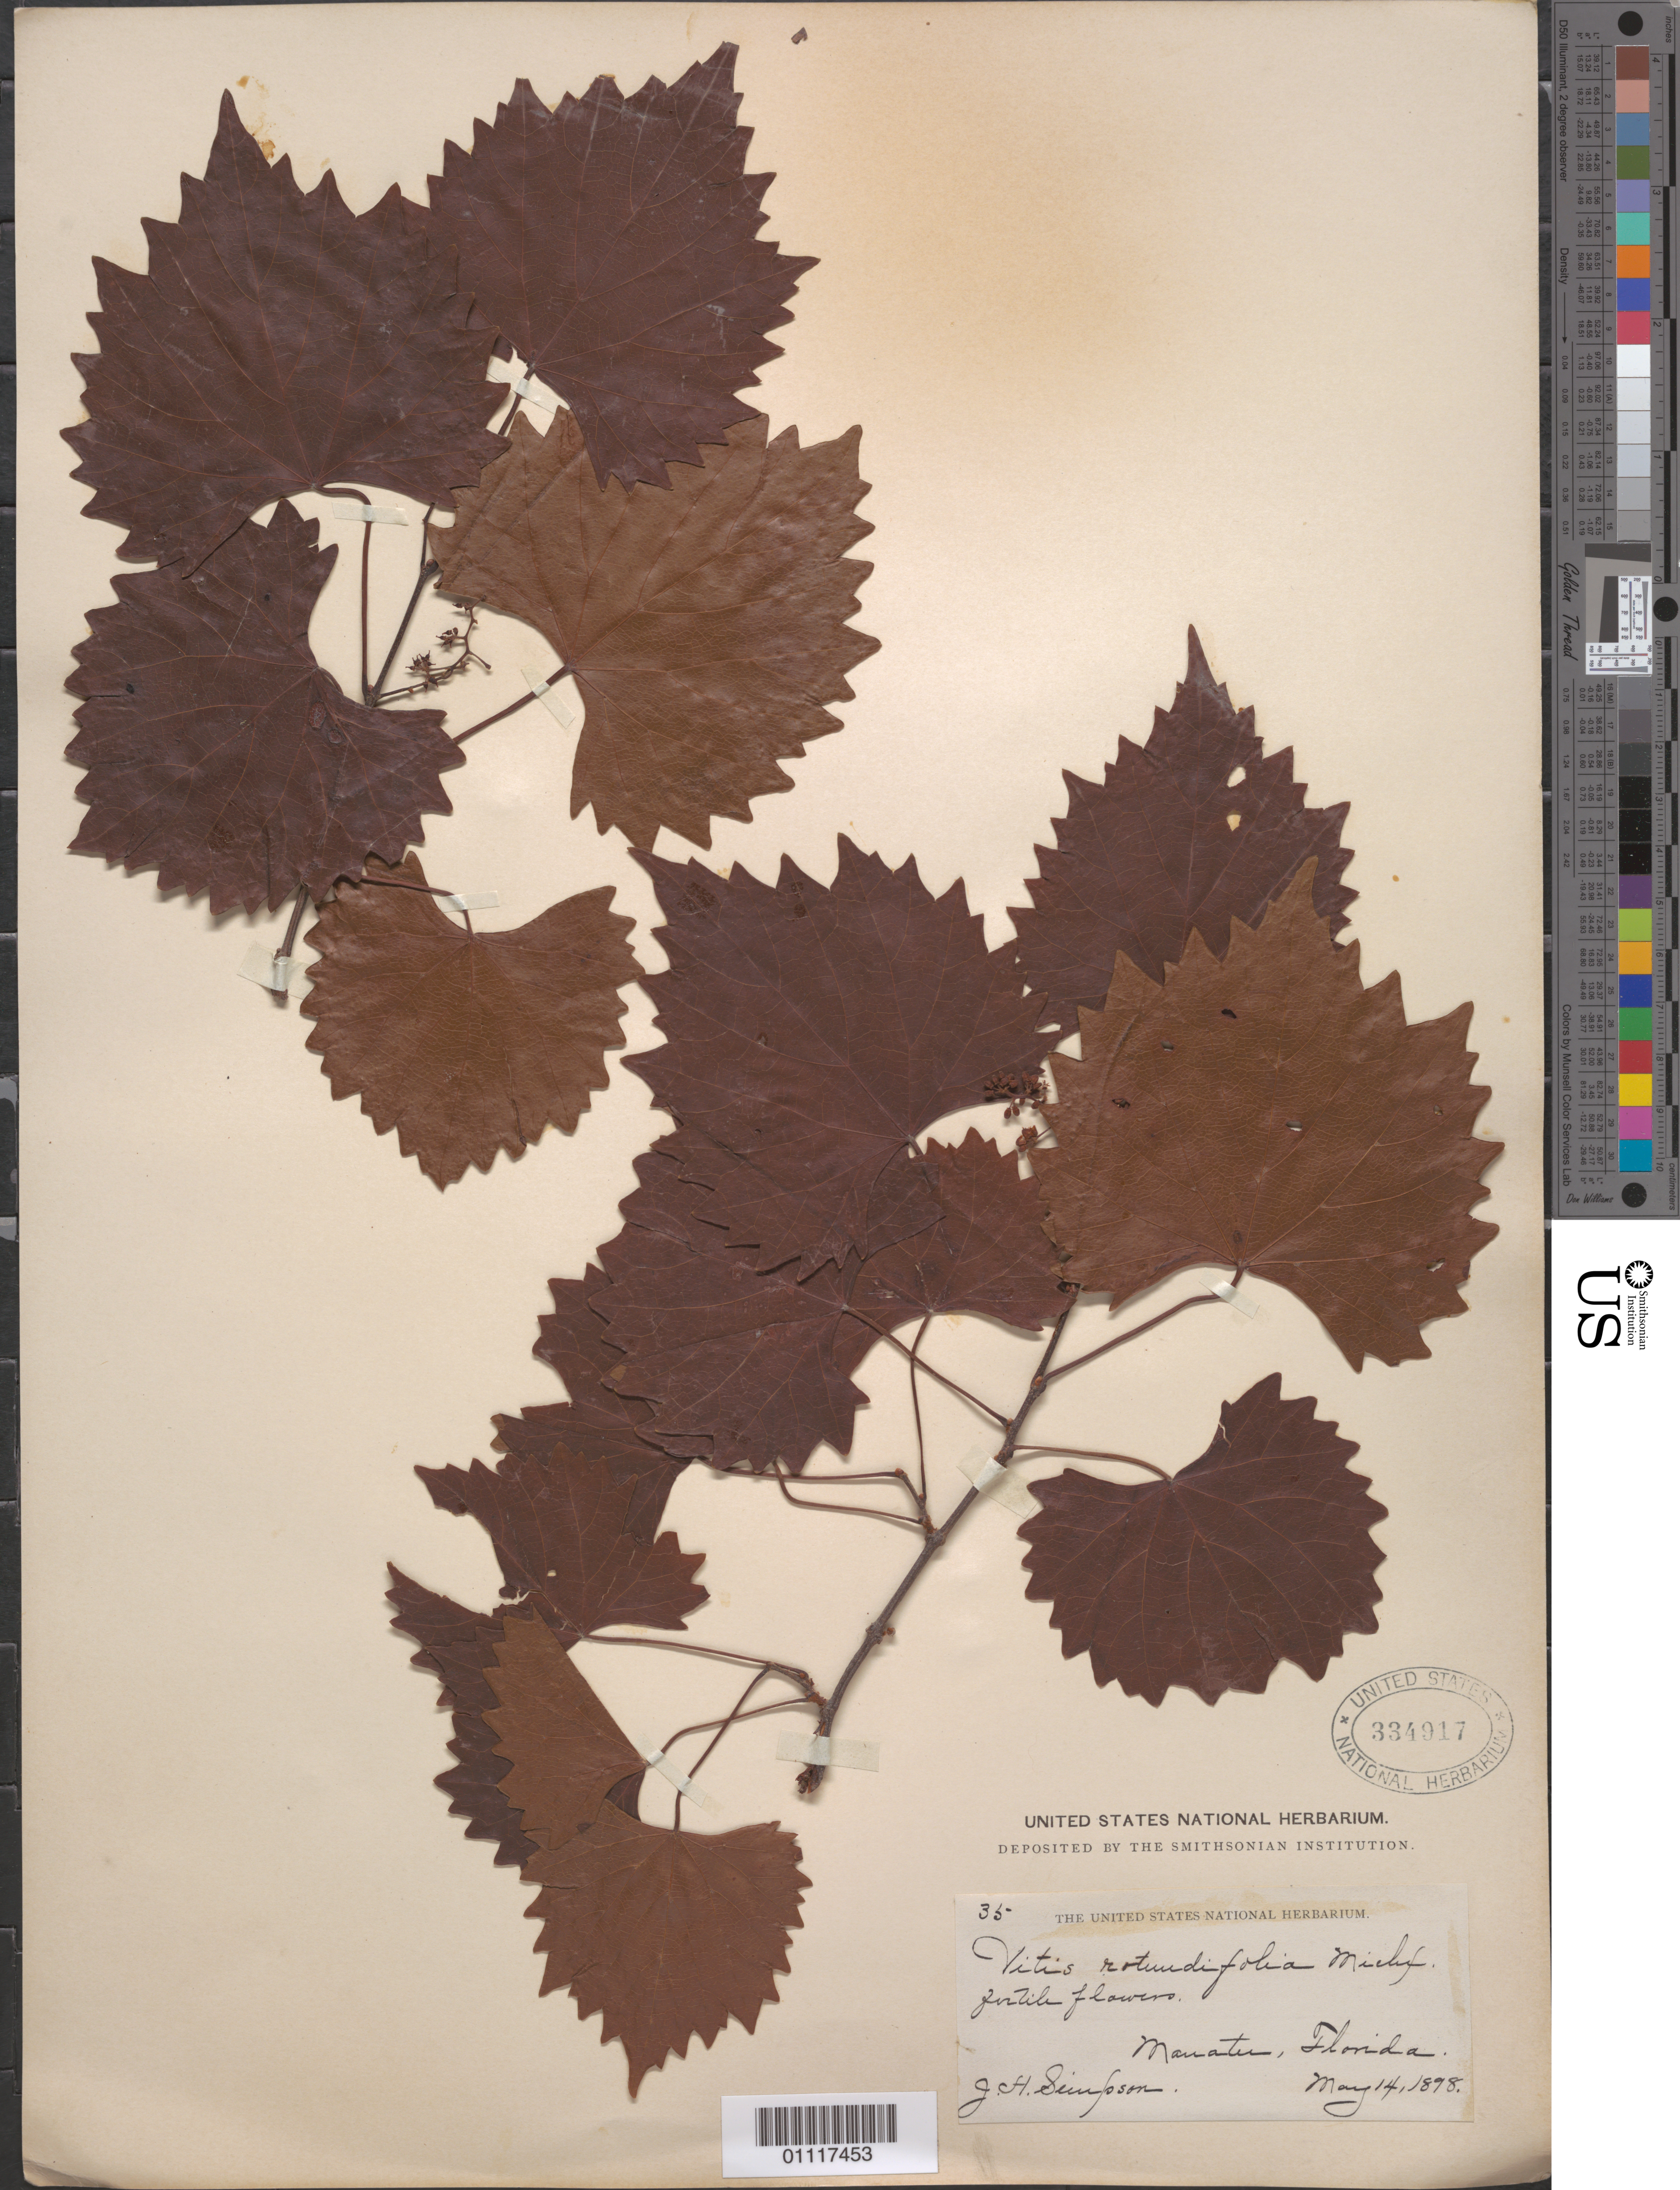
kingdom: Plantae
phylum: Tracheophyta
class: Magnoliopsida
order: Vitales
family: Vitaceae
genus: Vitis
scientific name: Vitis rotundifolia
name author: Michx.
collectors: J. H. Simpson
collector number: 35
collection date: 1898-05-14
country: United States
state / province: Florida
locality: Manatee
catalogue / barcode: US 334917